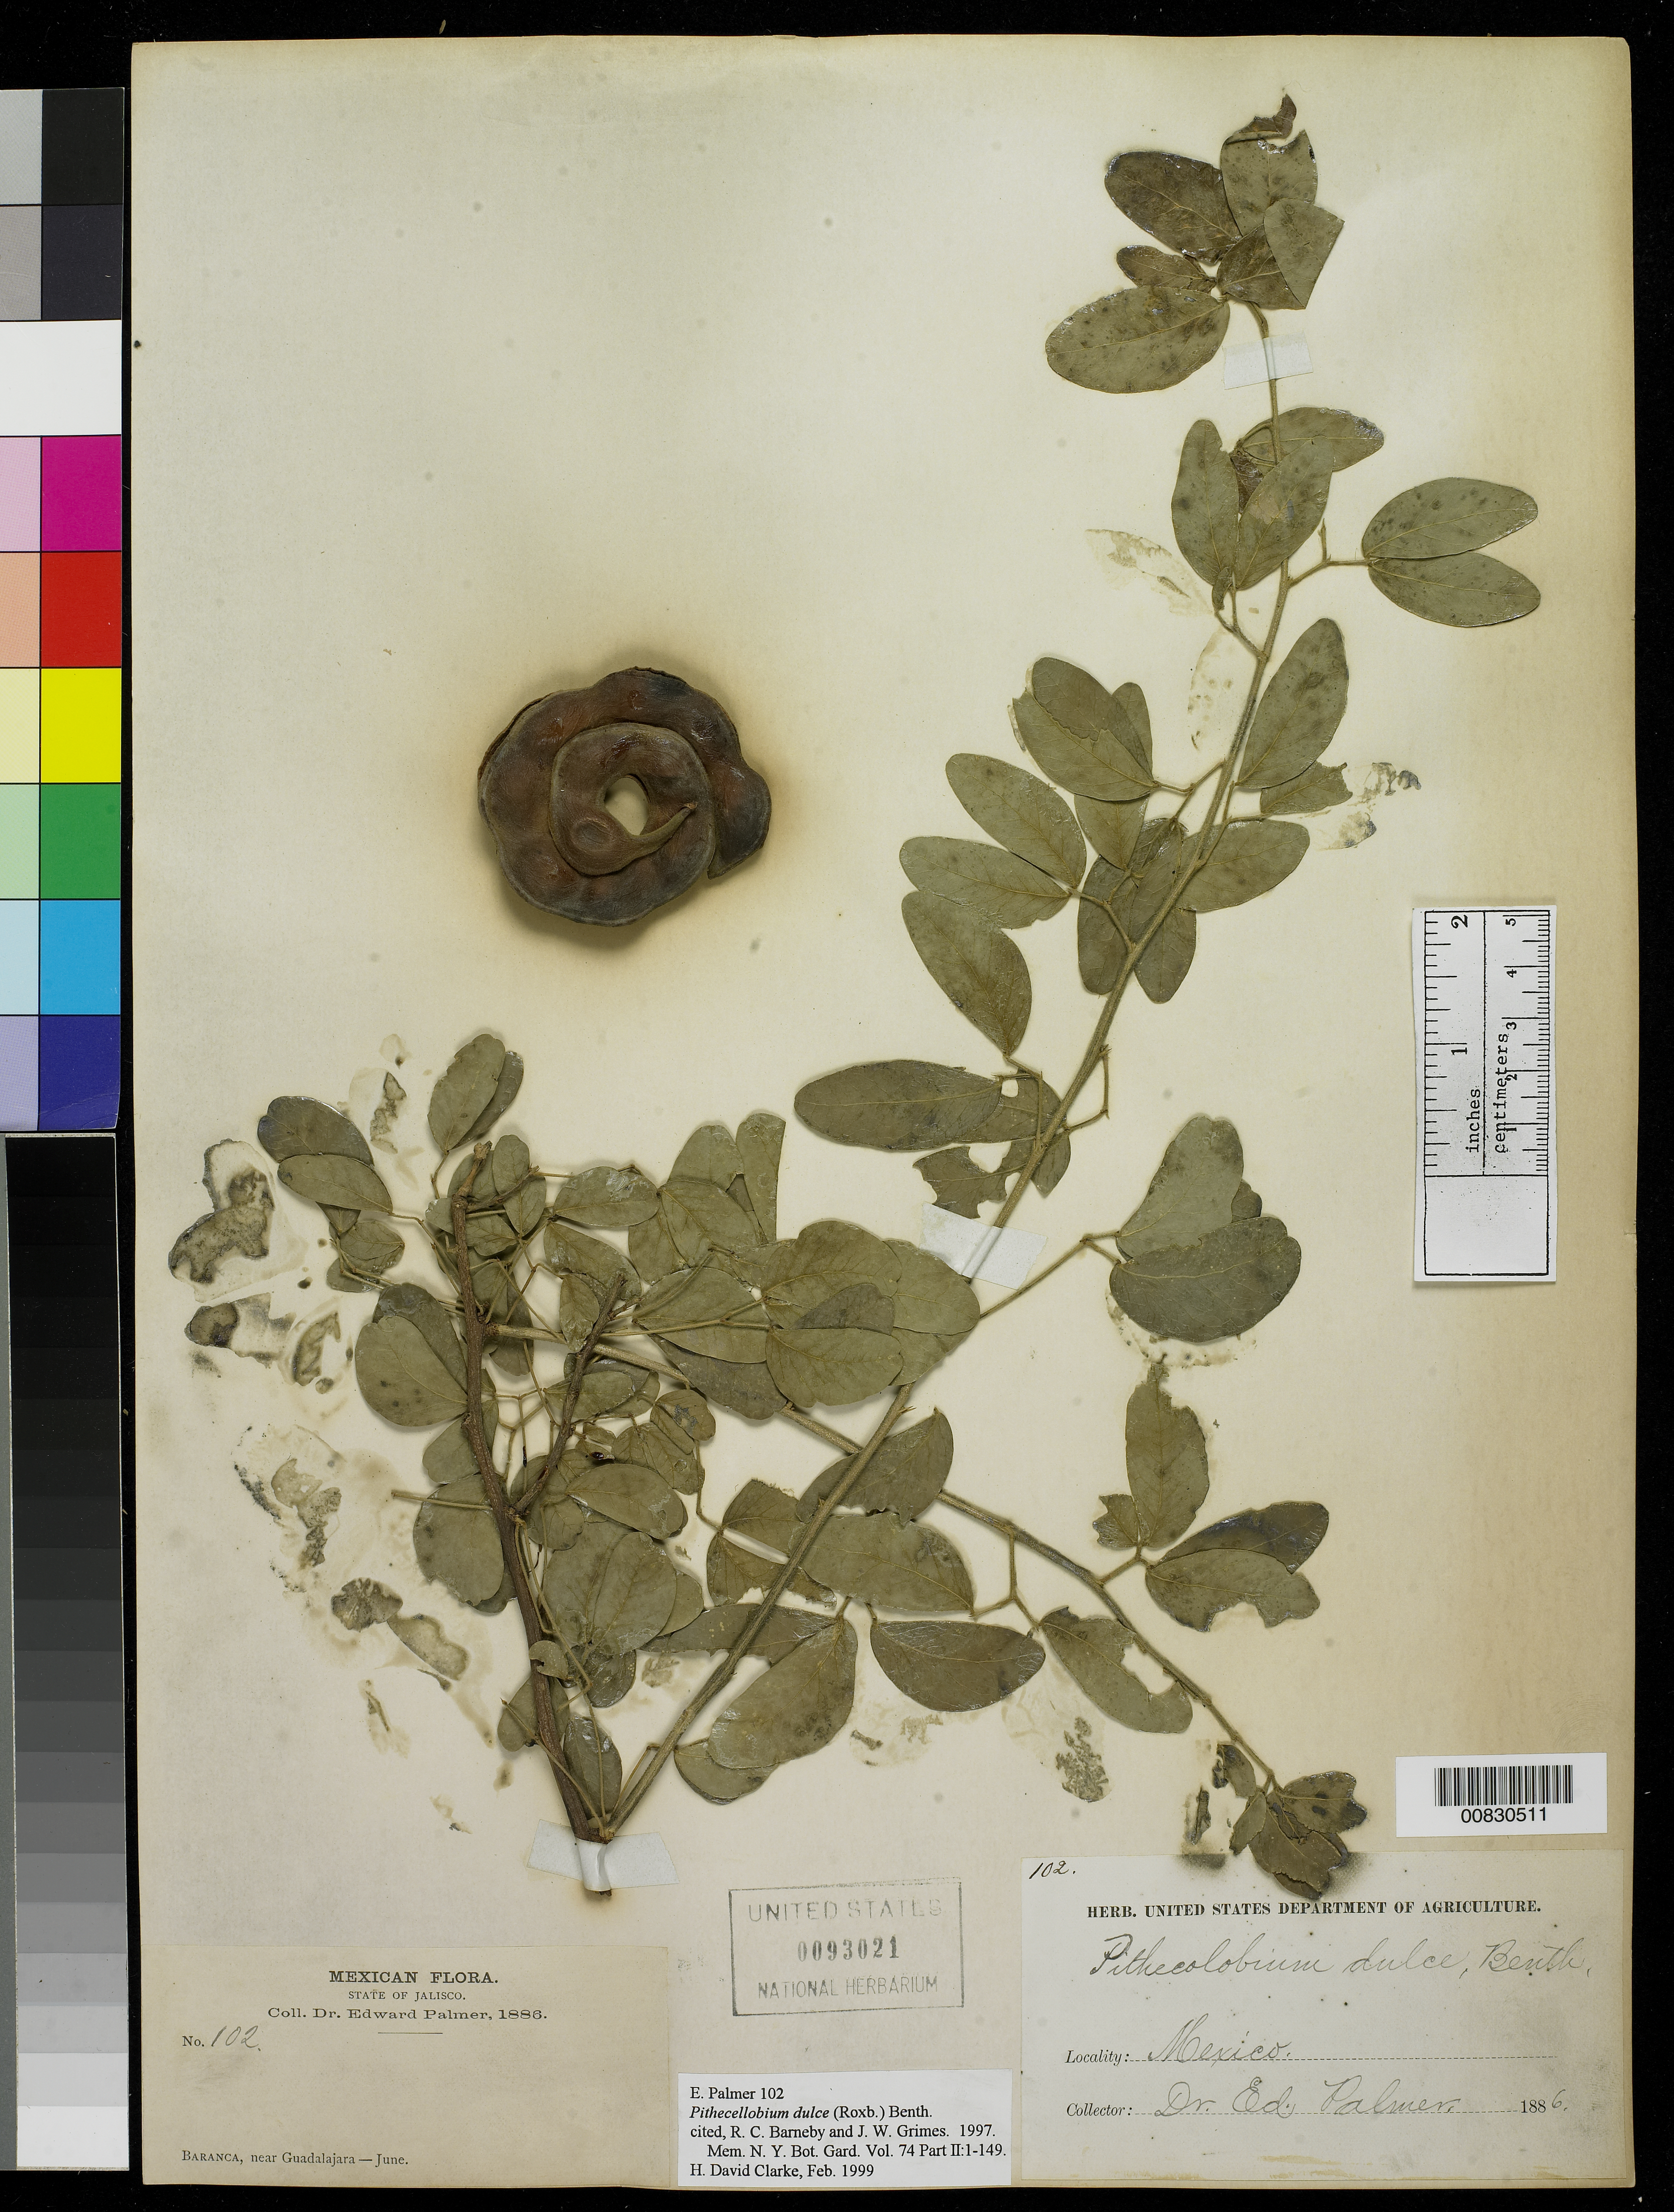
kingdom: Plantae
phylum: Tracheophyta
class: Magnoliopsida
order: Fabales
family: Fabaceae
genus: Pithecellobium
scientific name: Pithecellobium dulce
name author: (Roxb.) Benth.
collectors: E. Palmer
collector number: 102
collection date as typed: Jun 1886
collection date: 1886-06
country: Mexico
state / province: Jalisco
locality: Barranca, near Guadalajara, Jalisco.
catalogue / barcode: US 93021